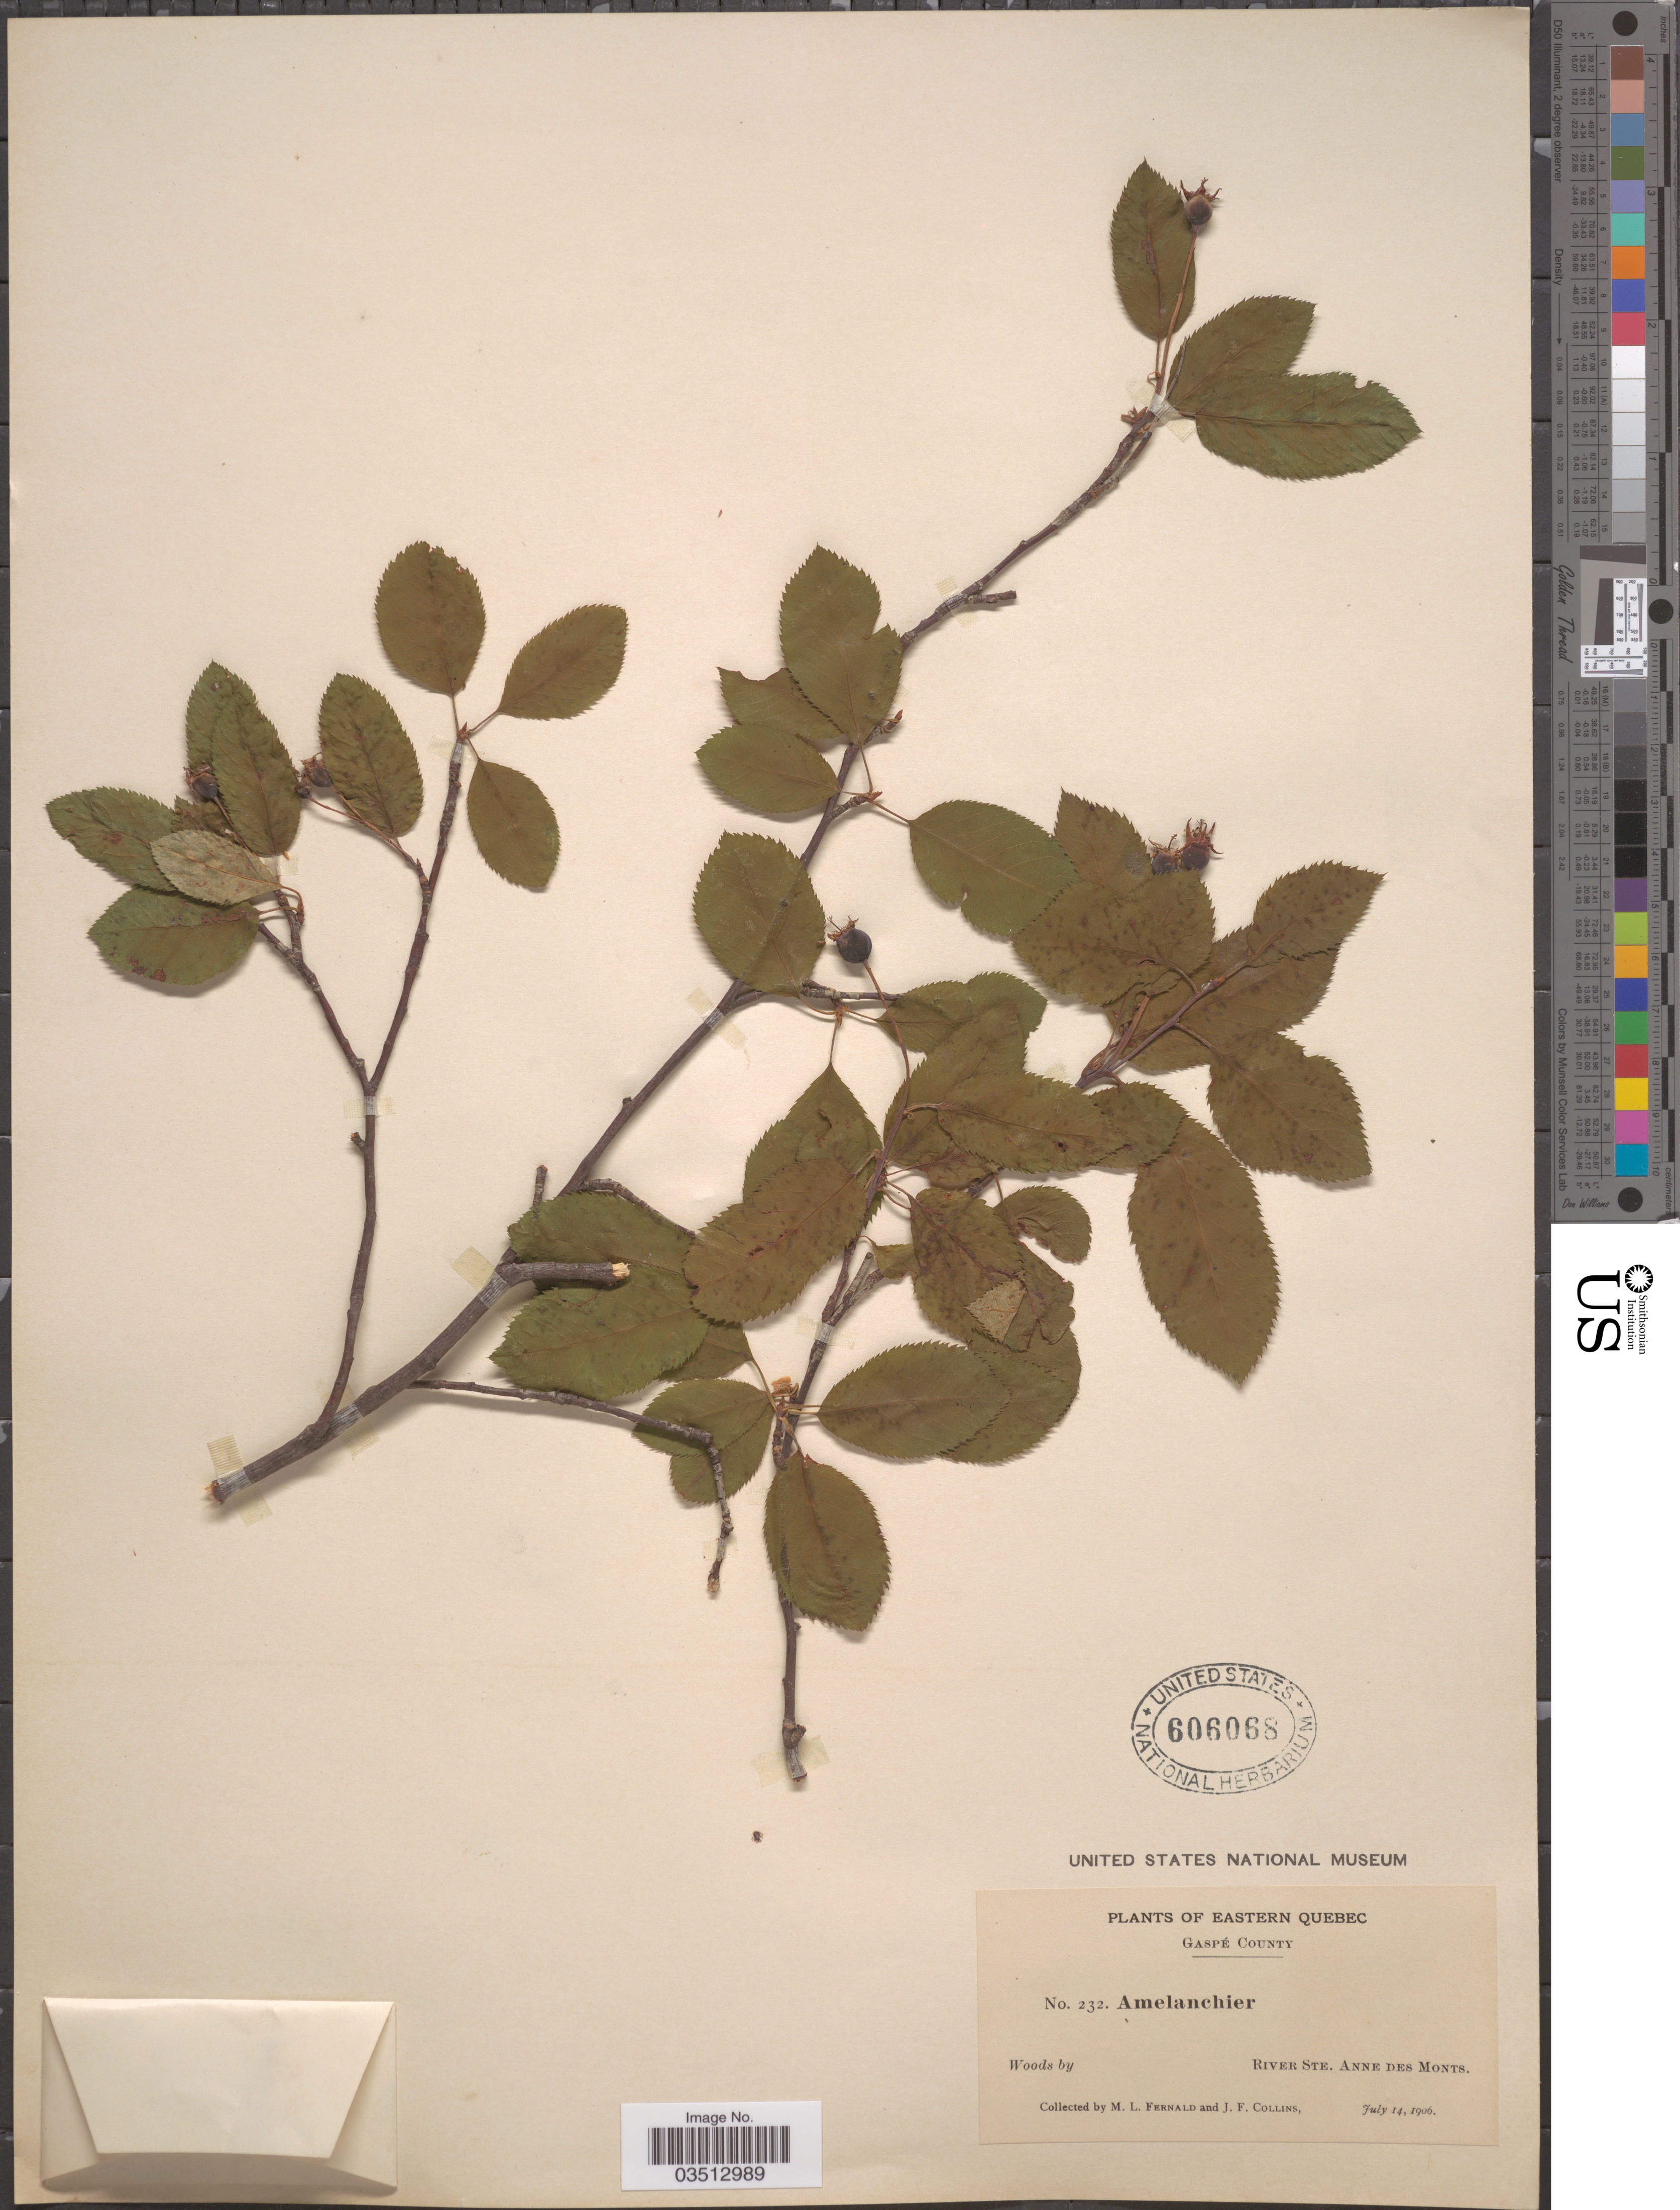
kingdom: Plantae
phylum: Tracheophyta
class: Magnoliopsida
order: Rosales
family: Rosaceae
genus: Amelanchier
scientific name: Amelanchier sp.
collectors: M. L. Fernald & J. Collins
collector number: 232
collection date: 1906-07-14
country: Canada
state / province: Quebec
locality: Eastern Quebec. Gaspé County. River Ste. Anne des Monts.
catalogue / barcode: US 606068